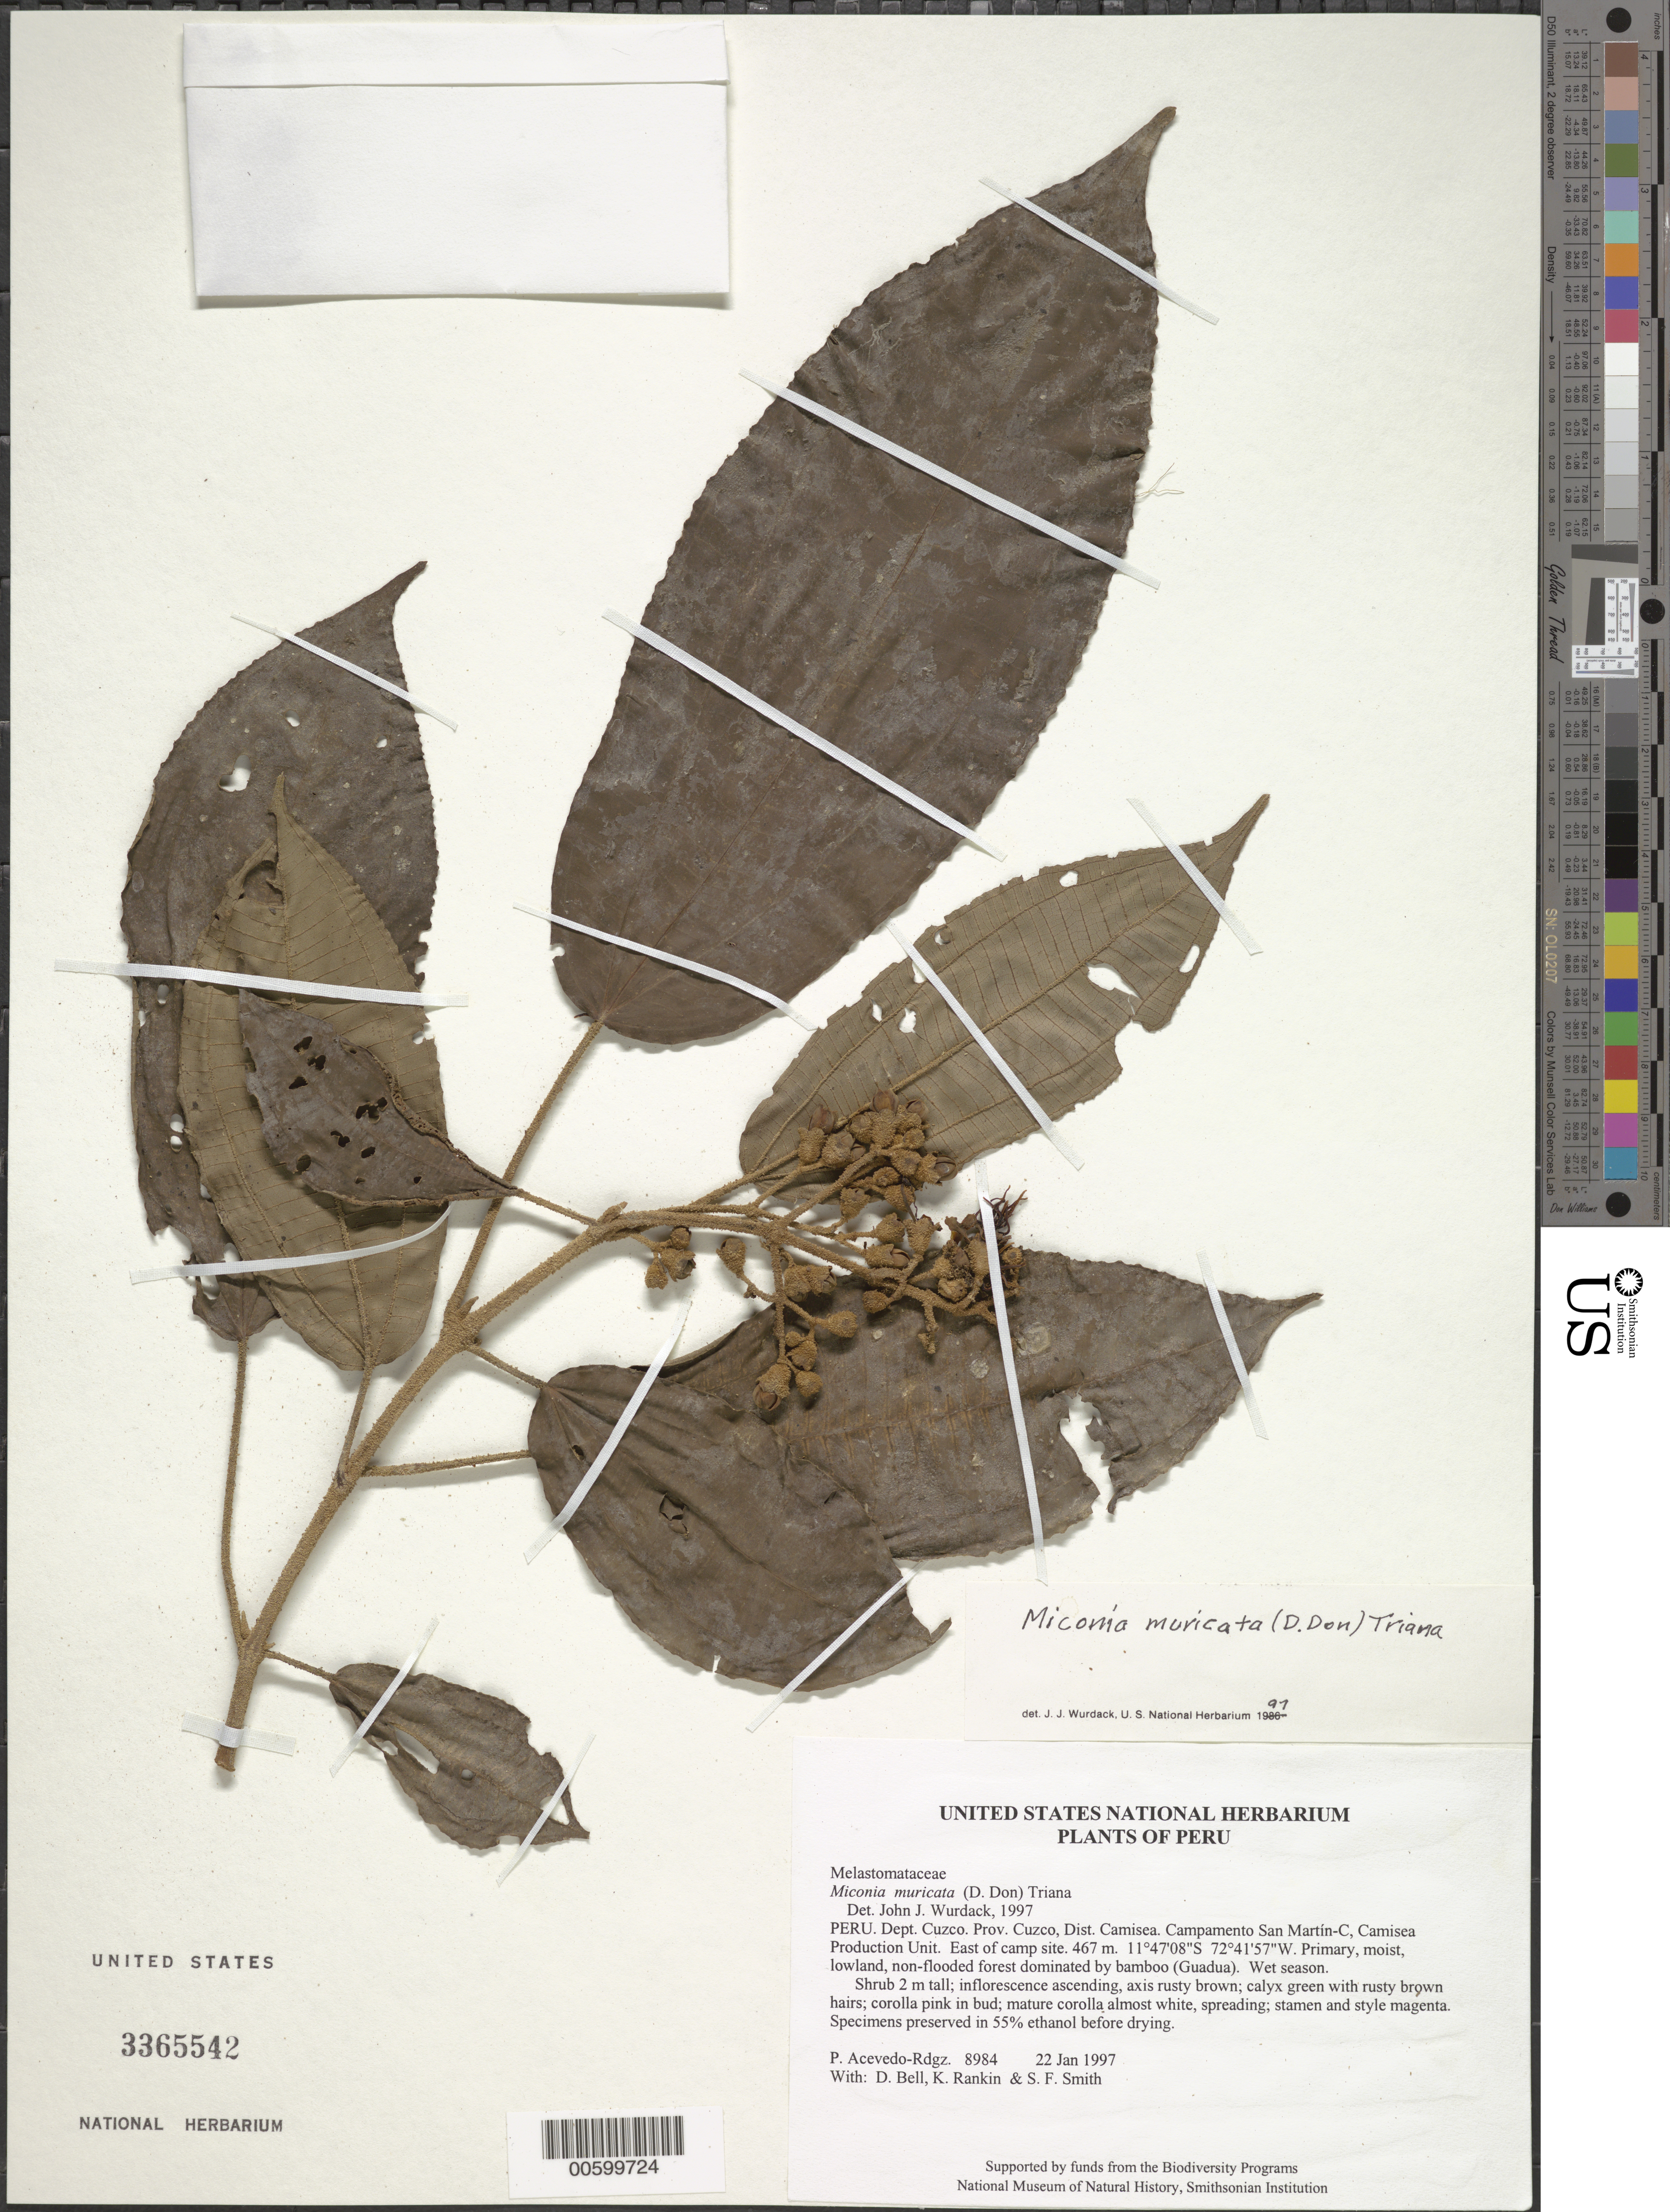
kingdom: Plantae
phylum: Tracheophyta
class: Magnoliopsida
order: Myrtales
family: Melastomataceae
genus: Miconia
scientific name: Miconia muricata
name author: (D. Don) Triana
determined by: Wurdack, John J., (US), US (UNITED STATES)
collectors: P. Acevedo-Rodr., D. A. Bell, K. B. Rankin & S.F. Smith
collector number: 8984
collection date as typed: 22 Jan 1997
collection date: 1997-01-22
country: Peru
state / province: Cusco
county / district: Cusco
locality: Districto Camisea, Campamento San Martín-C, Camisea Production Unit. East of camp site.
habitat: Primary, moist, lowland, non-flooded forest dominated by bamboo (Guadua). Wet season.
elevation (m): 467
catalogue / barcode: US 3365542